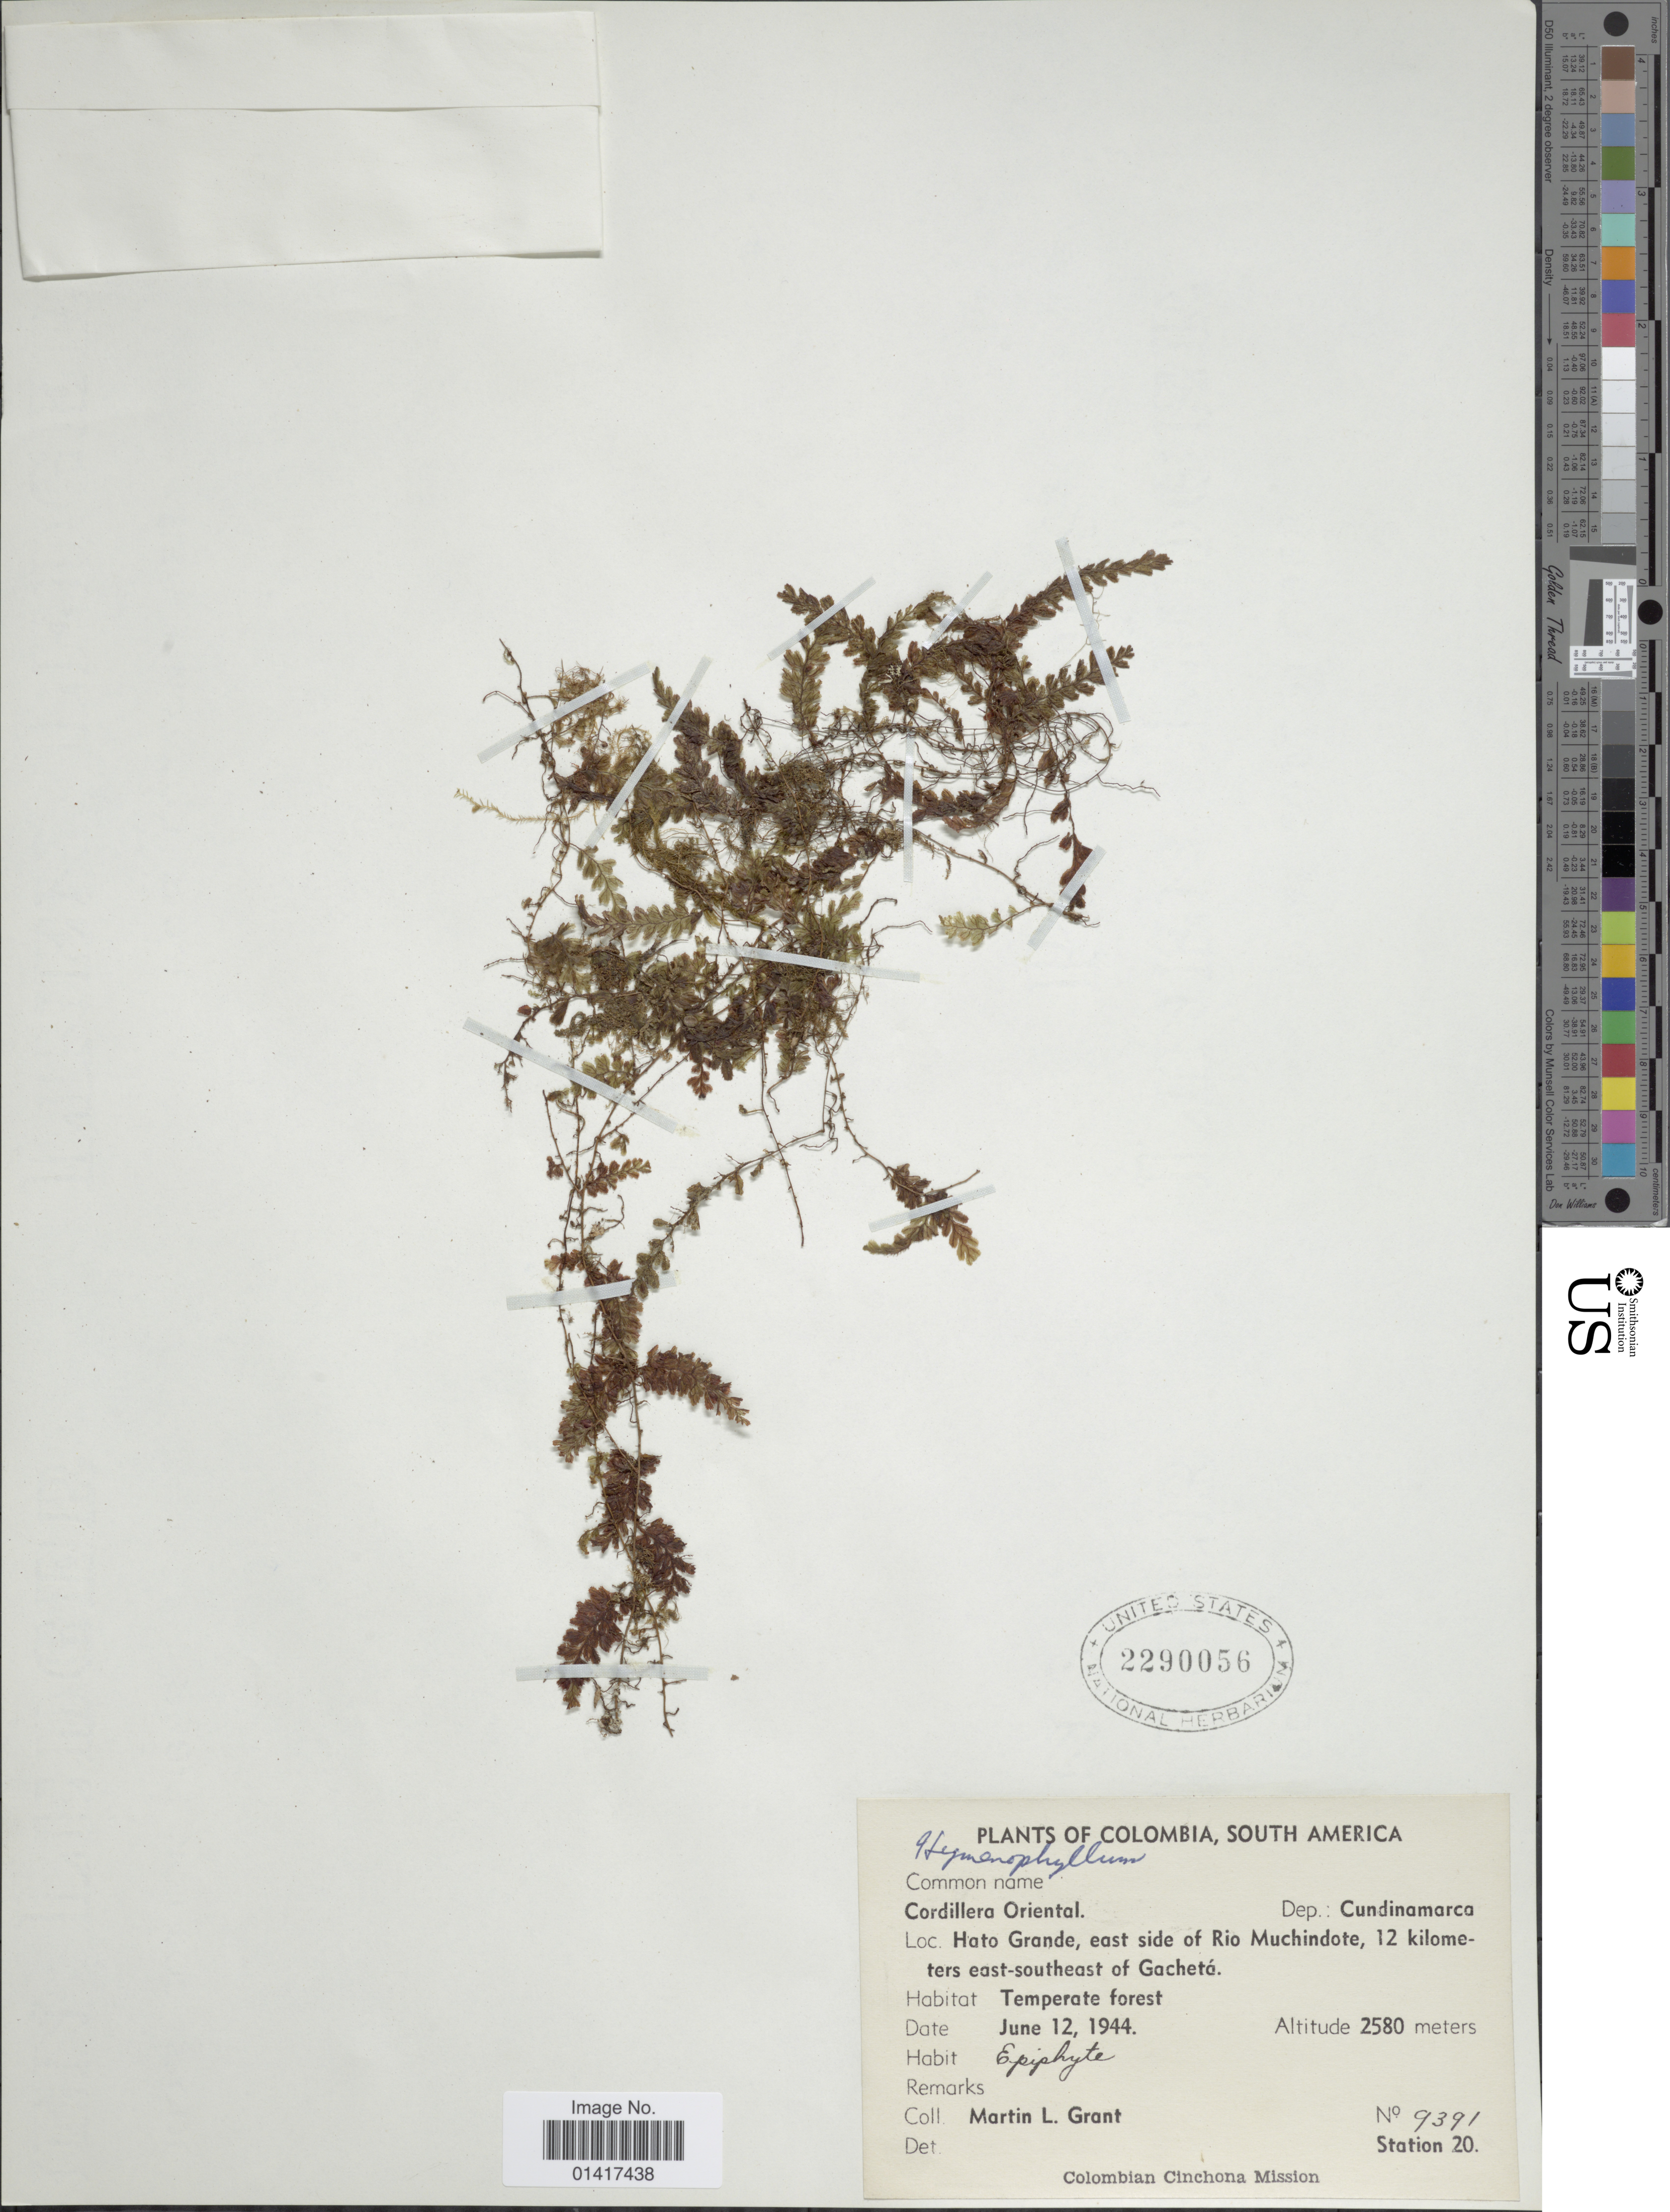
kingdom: Plantae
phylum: Tracheophyta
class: Polypodiopsida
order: Hymenophyllales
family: Hymenophyllaceae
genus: Hymenophyllum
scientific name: Hymenophyllum sp.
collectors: M. L. Grant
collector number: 9391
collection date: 1944-06-12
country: Colombia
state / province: Cundinamarca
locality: Cordillera Oriental. Hato Grande, east side of Rio Muchindote, 12 kilometers east-southeast of Gacheta.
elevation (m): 2580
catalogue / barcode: US 2290056